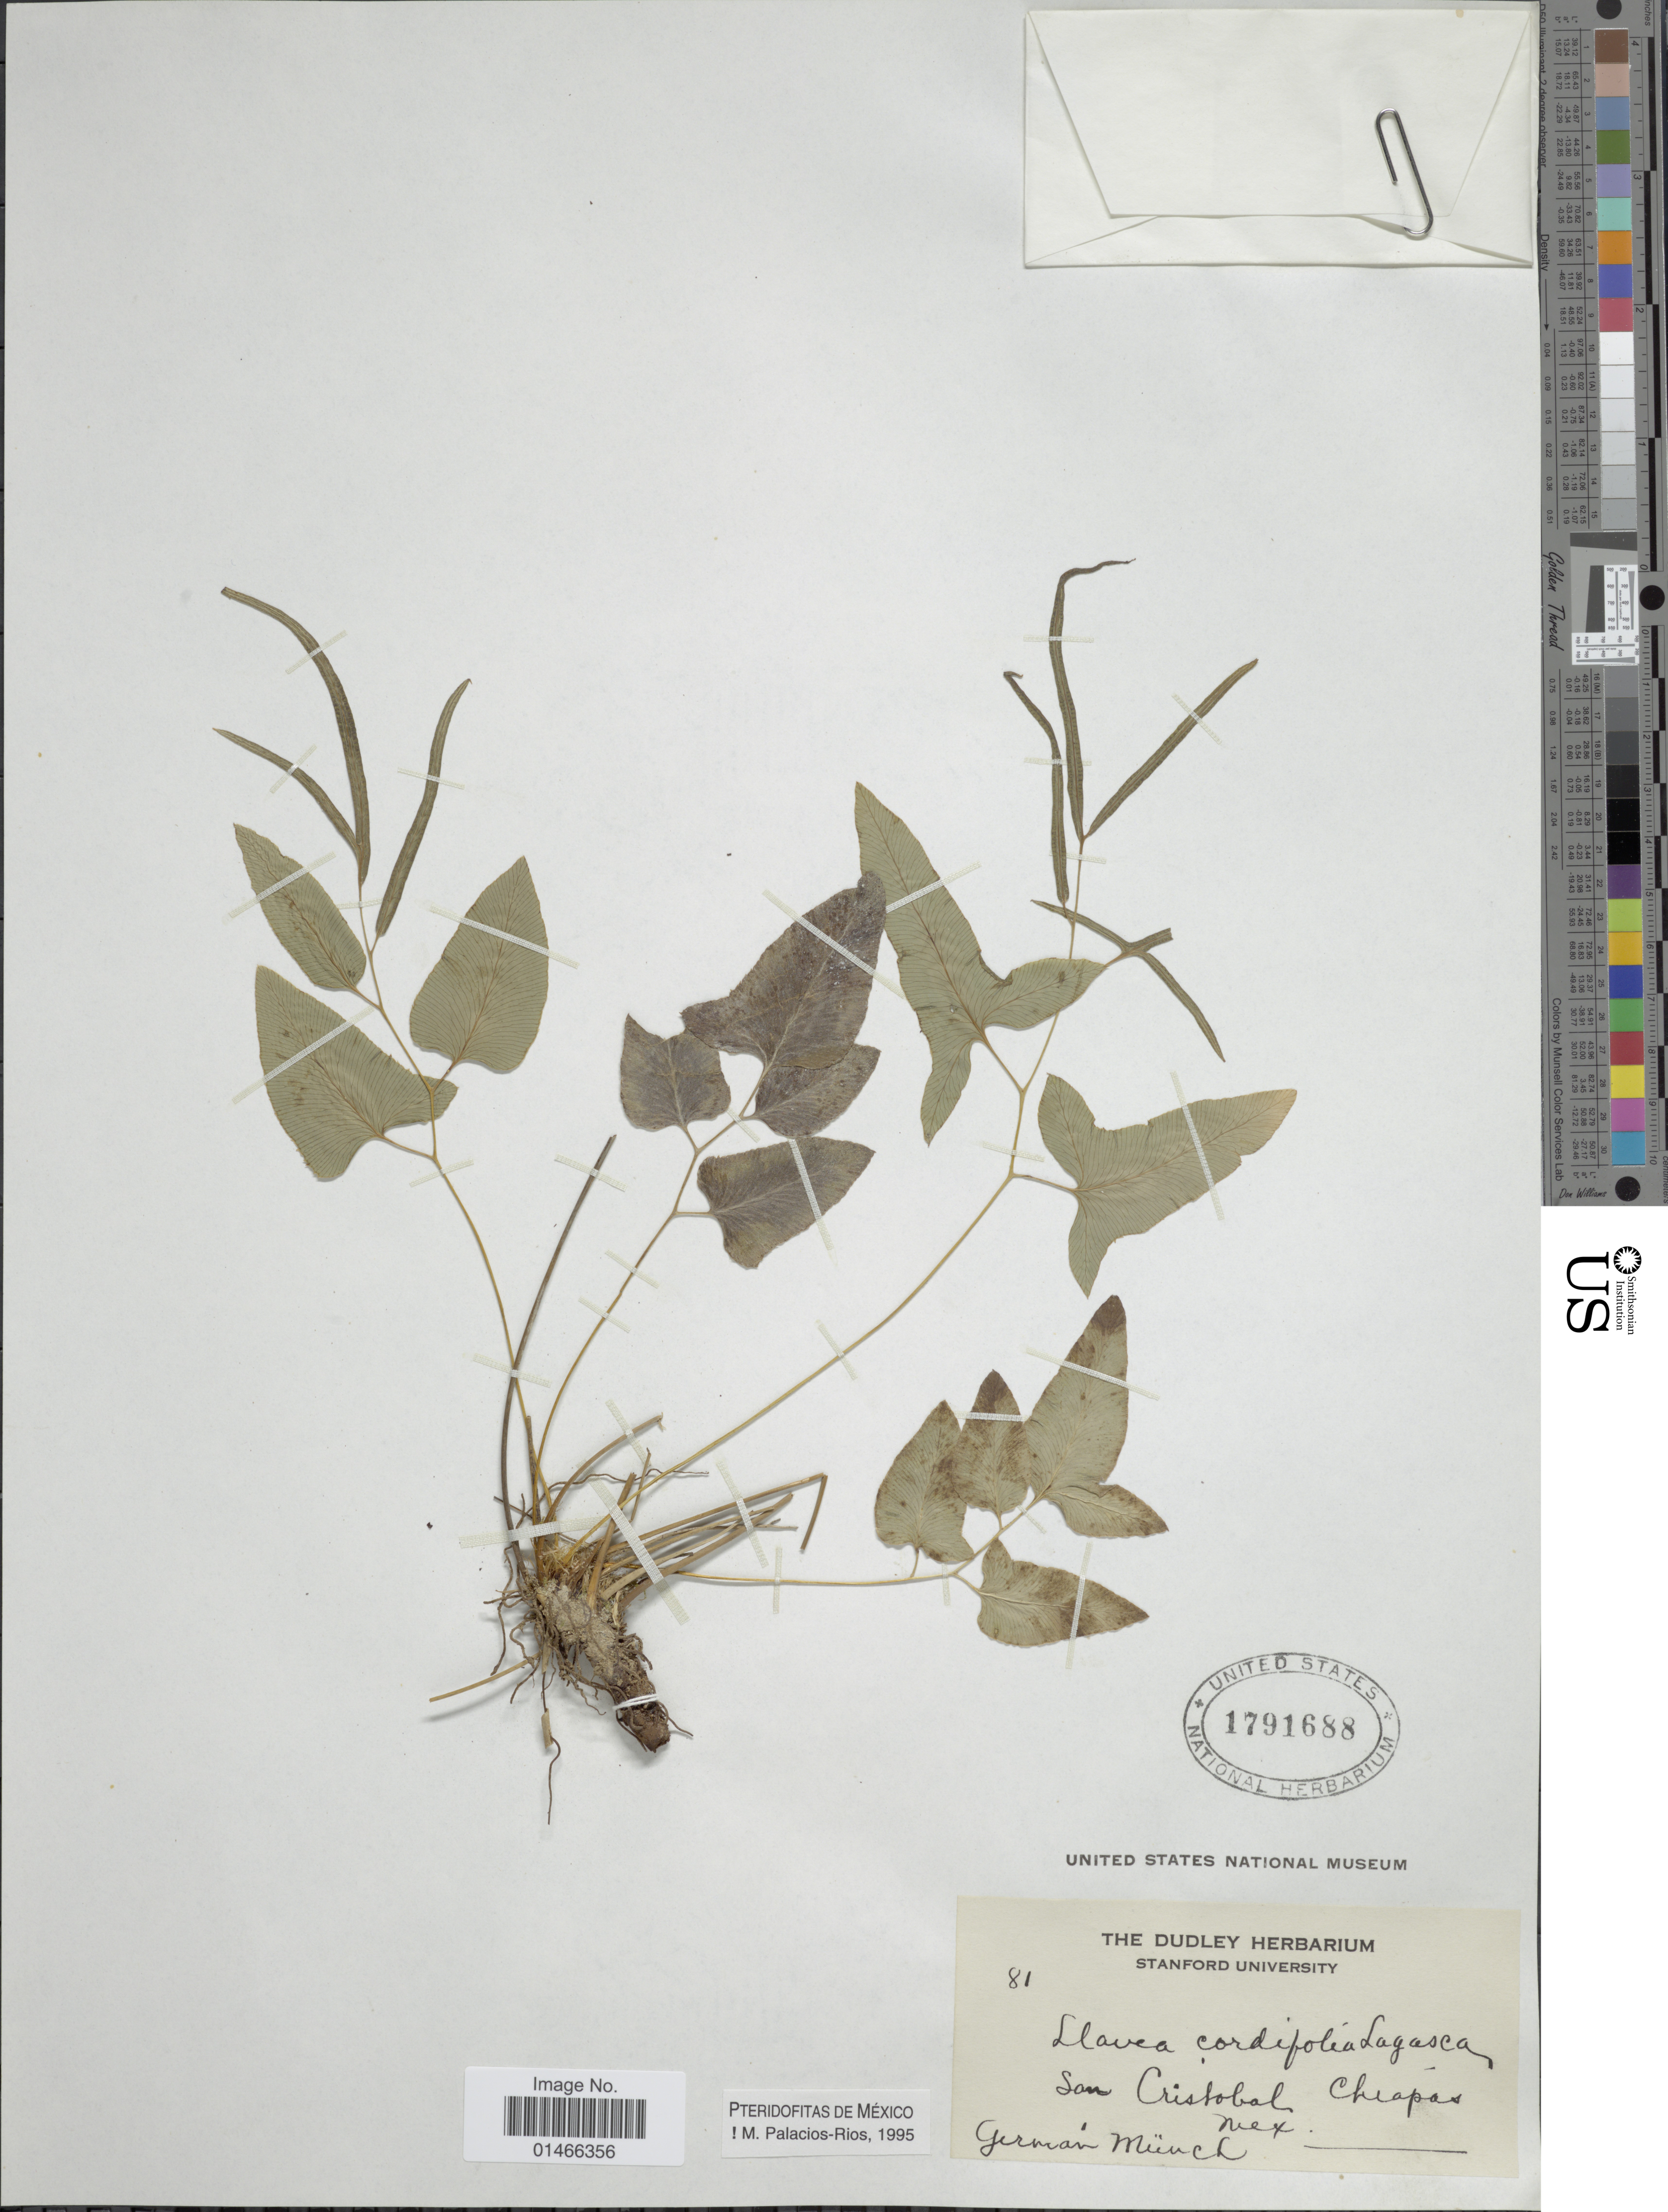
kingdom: Plantae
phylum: Tracheophyta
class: Polypodiopsida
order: Polypodiales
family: Pteridaceae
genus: Llavea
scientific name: Llavea cordifolia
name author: Lag.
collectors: G. Munch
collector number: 81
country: Mexico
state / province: Chiapas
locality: Sam Cristobal.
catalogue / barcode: US 1791688